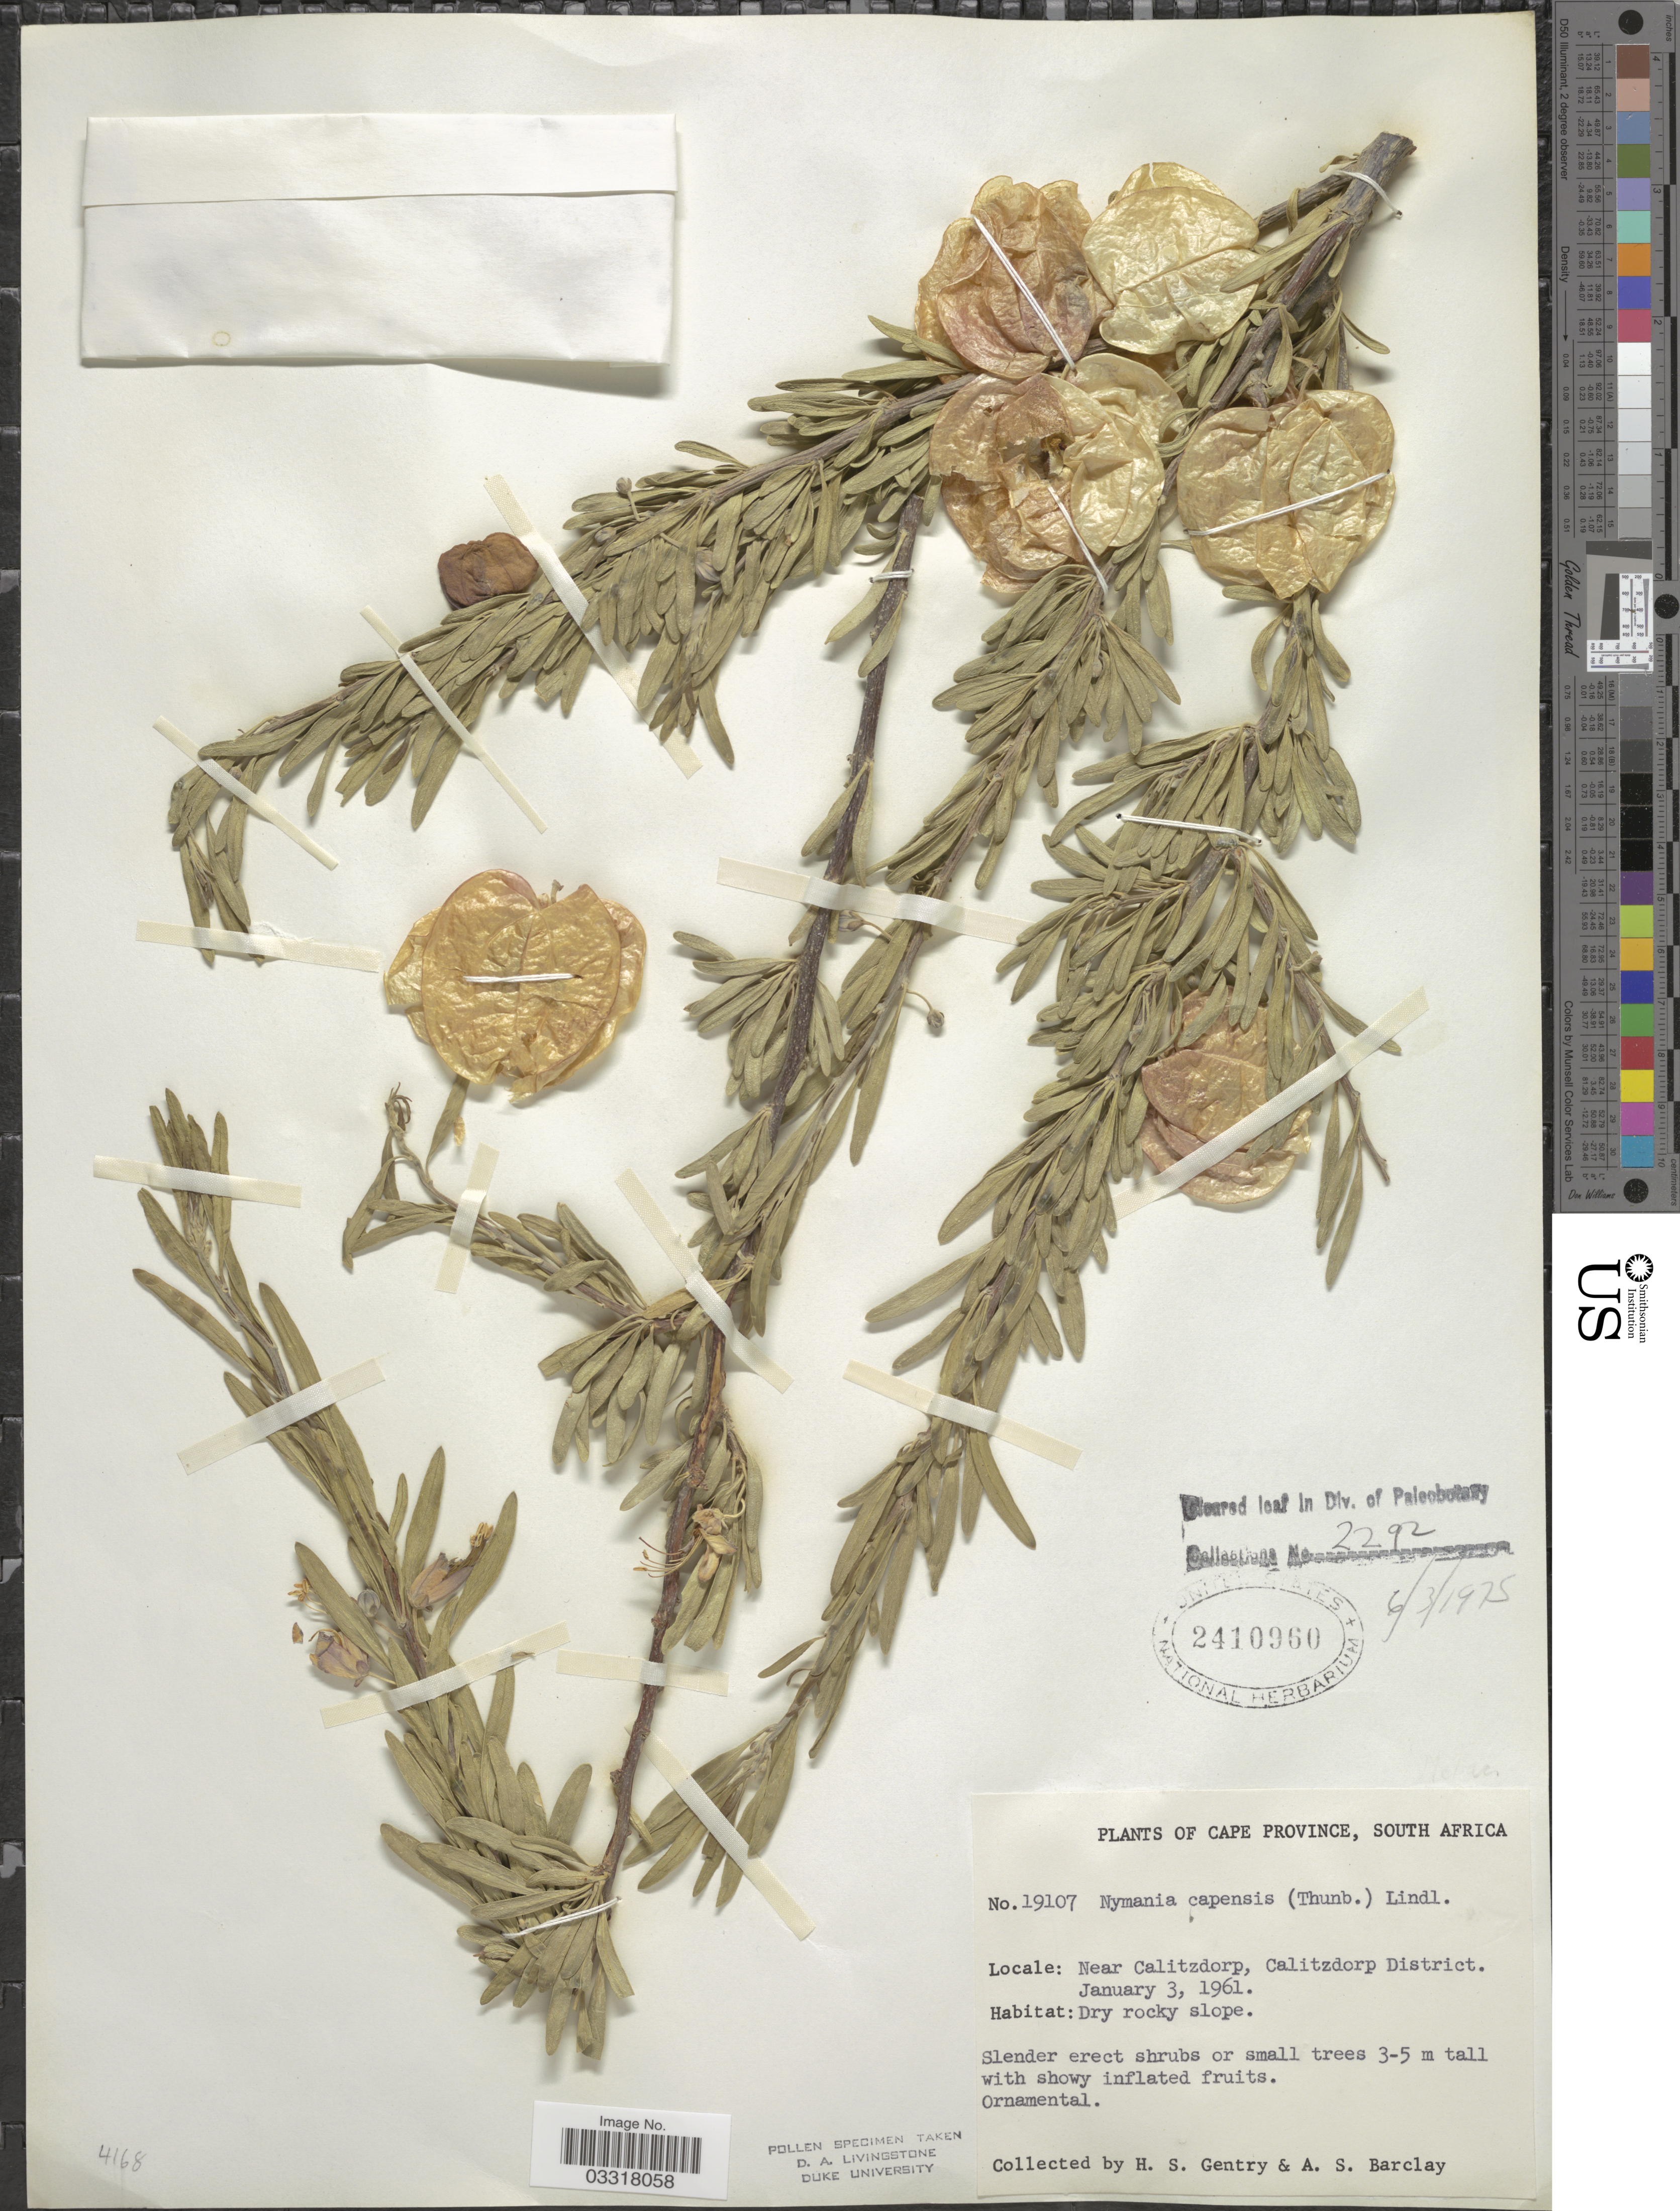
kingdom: Plantae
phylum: Tracheophyta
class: Magnoliopsida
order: Sapindales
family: Meliaceae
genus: Nymania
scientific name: Nymania capensis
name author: (Thunb.) Lindb.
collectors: H. S. Gentry & A. S. Barclay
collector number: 19107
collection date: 1961-01-03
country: South Africa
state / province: Western Cape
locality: Near Calitzdorp, Calitzdorp District.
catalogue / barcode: US 2410960